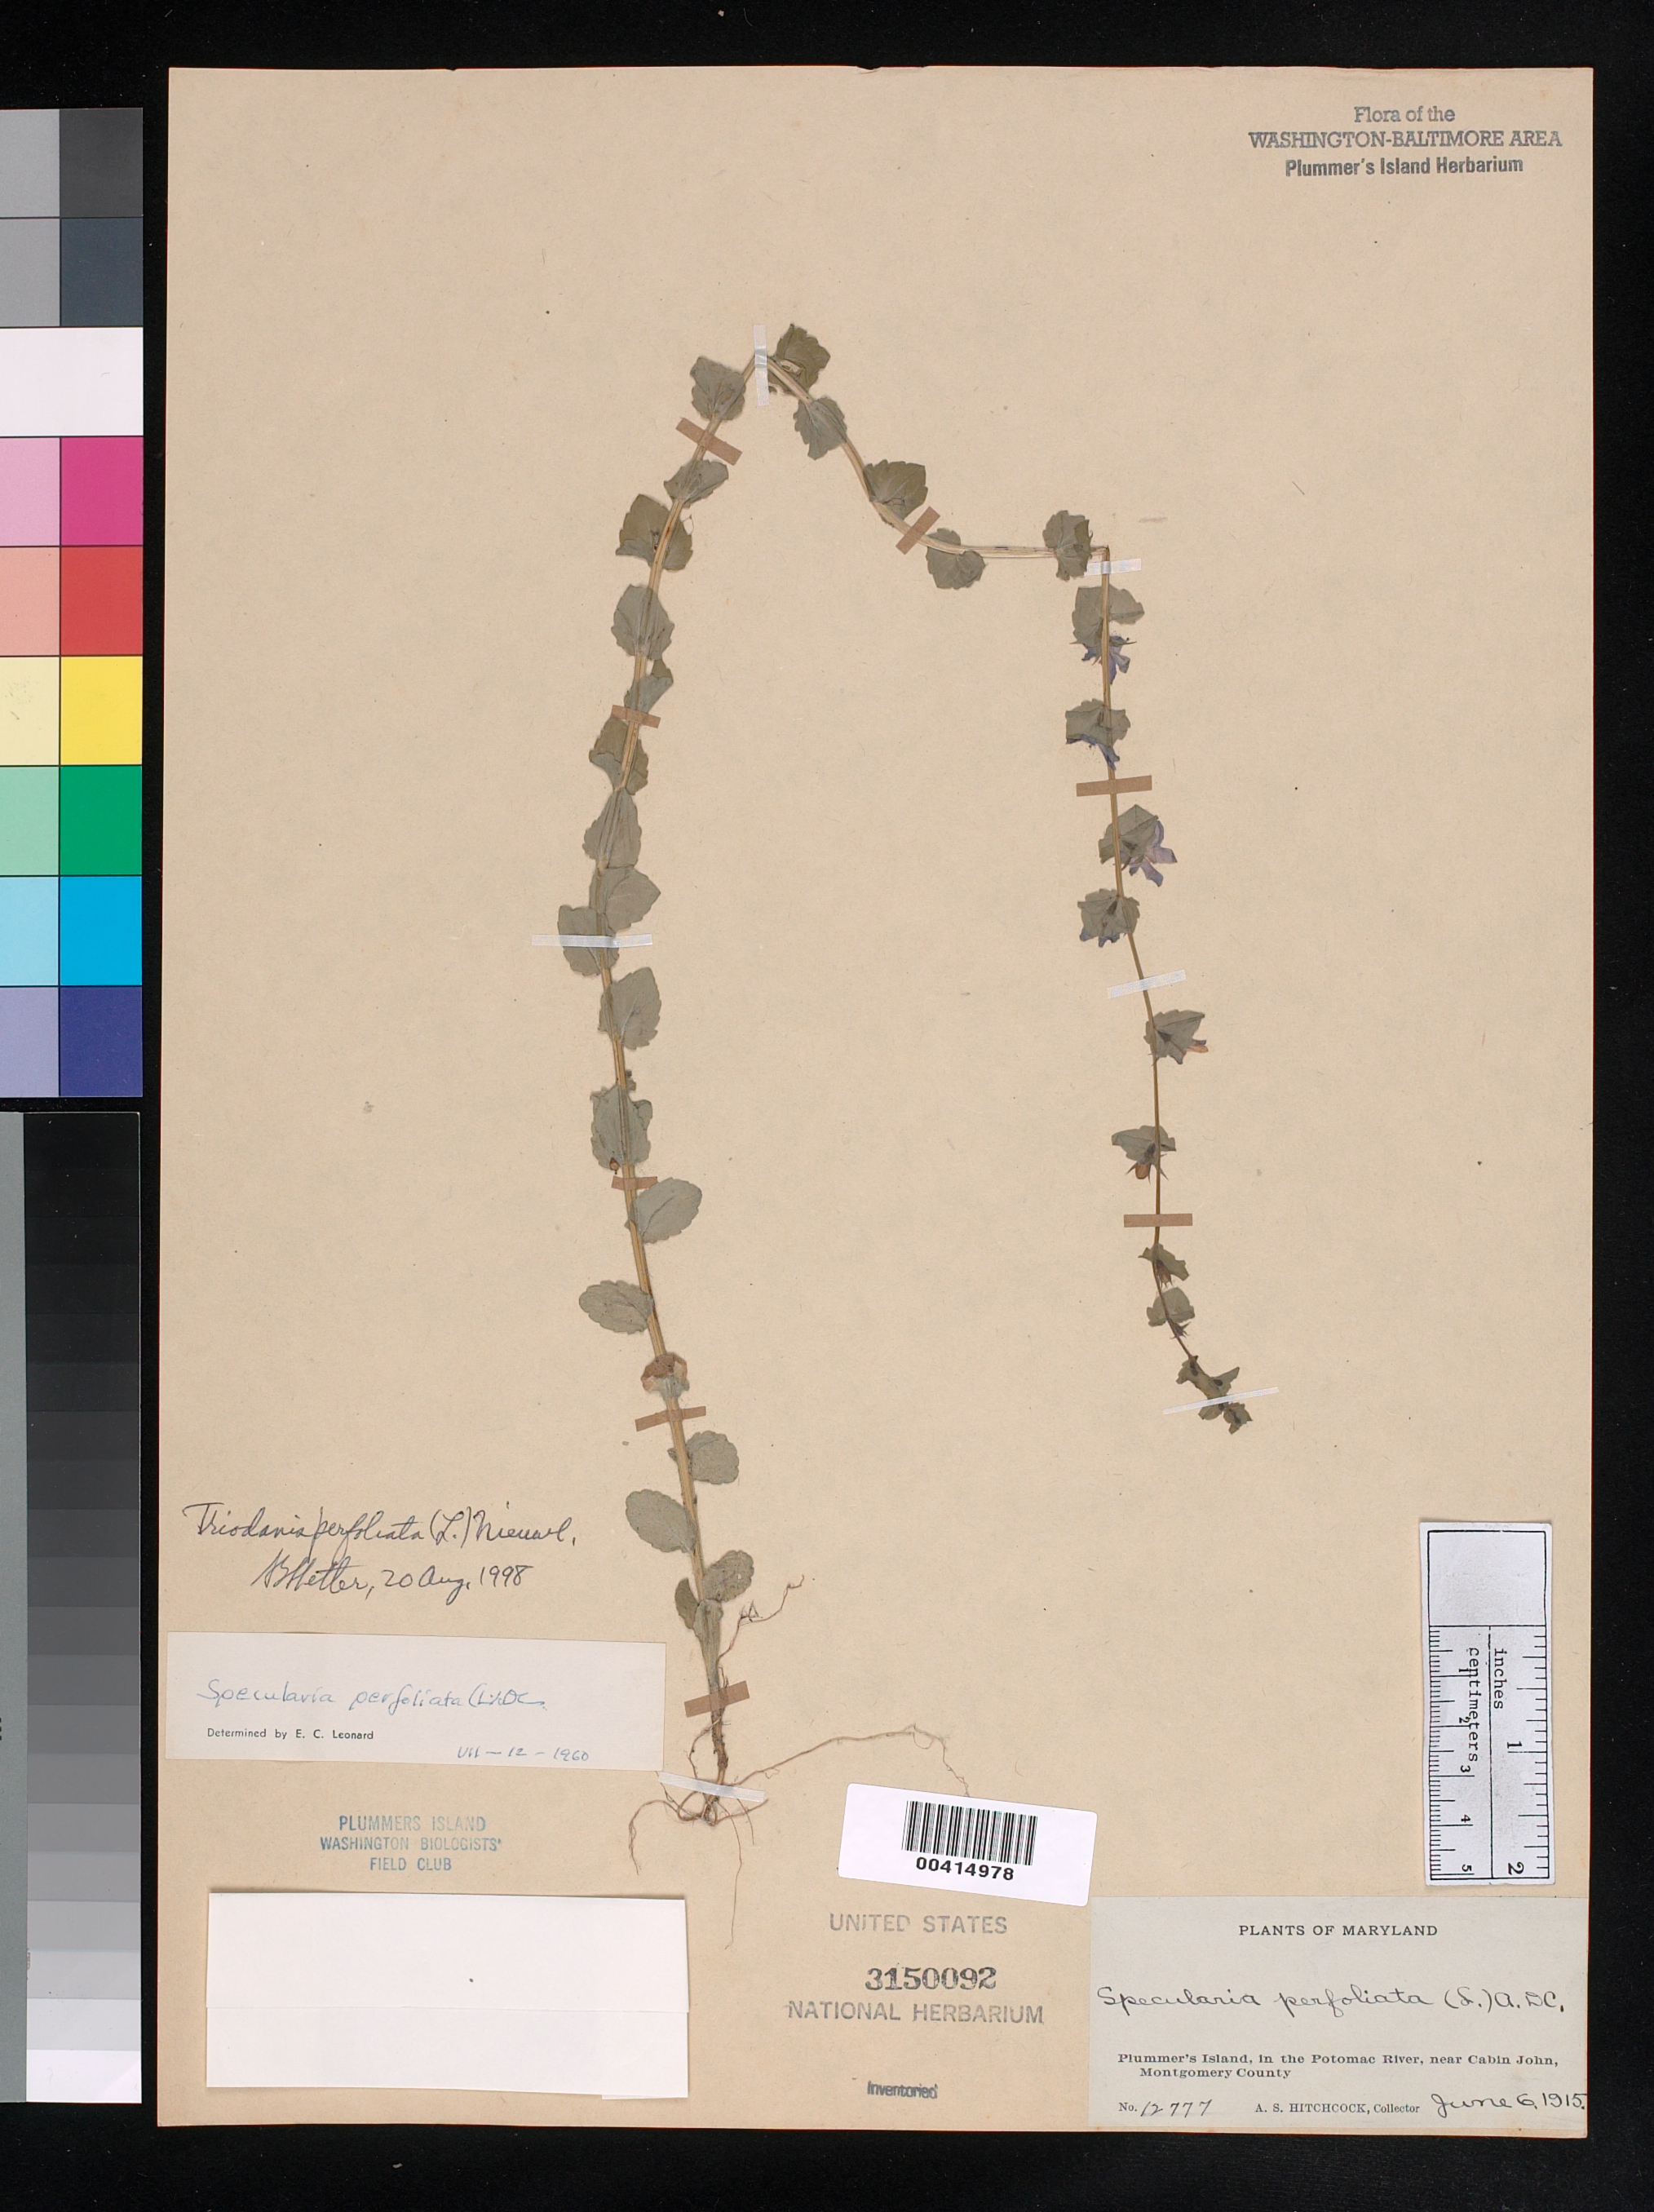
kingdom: Plantae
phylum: Tracheophyta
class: Magnoliopsida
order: Asterales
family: Campanulaceae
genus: Triodanis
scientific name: Triodanis perfoliata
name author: (L.) Nieuwl.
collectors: A. S. Hitchcock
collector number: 12777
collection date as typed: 06 Jun 1915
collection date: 1915-06-06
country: United States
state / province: Maryland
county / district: Montgomery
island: Plummers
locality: Plummer's Island C. & O. Canal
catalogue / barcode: US 3150092